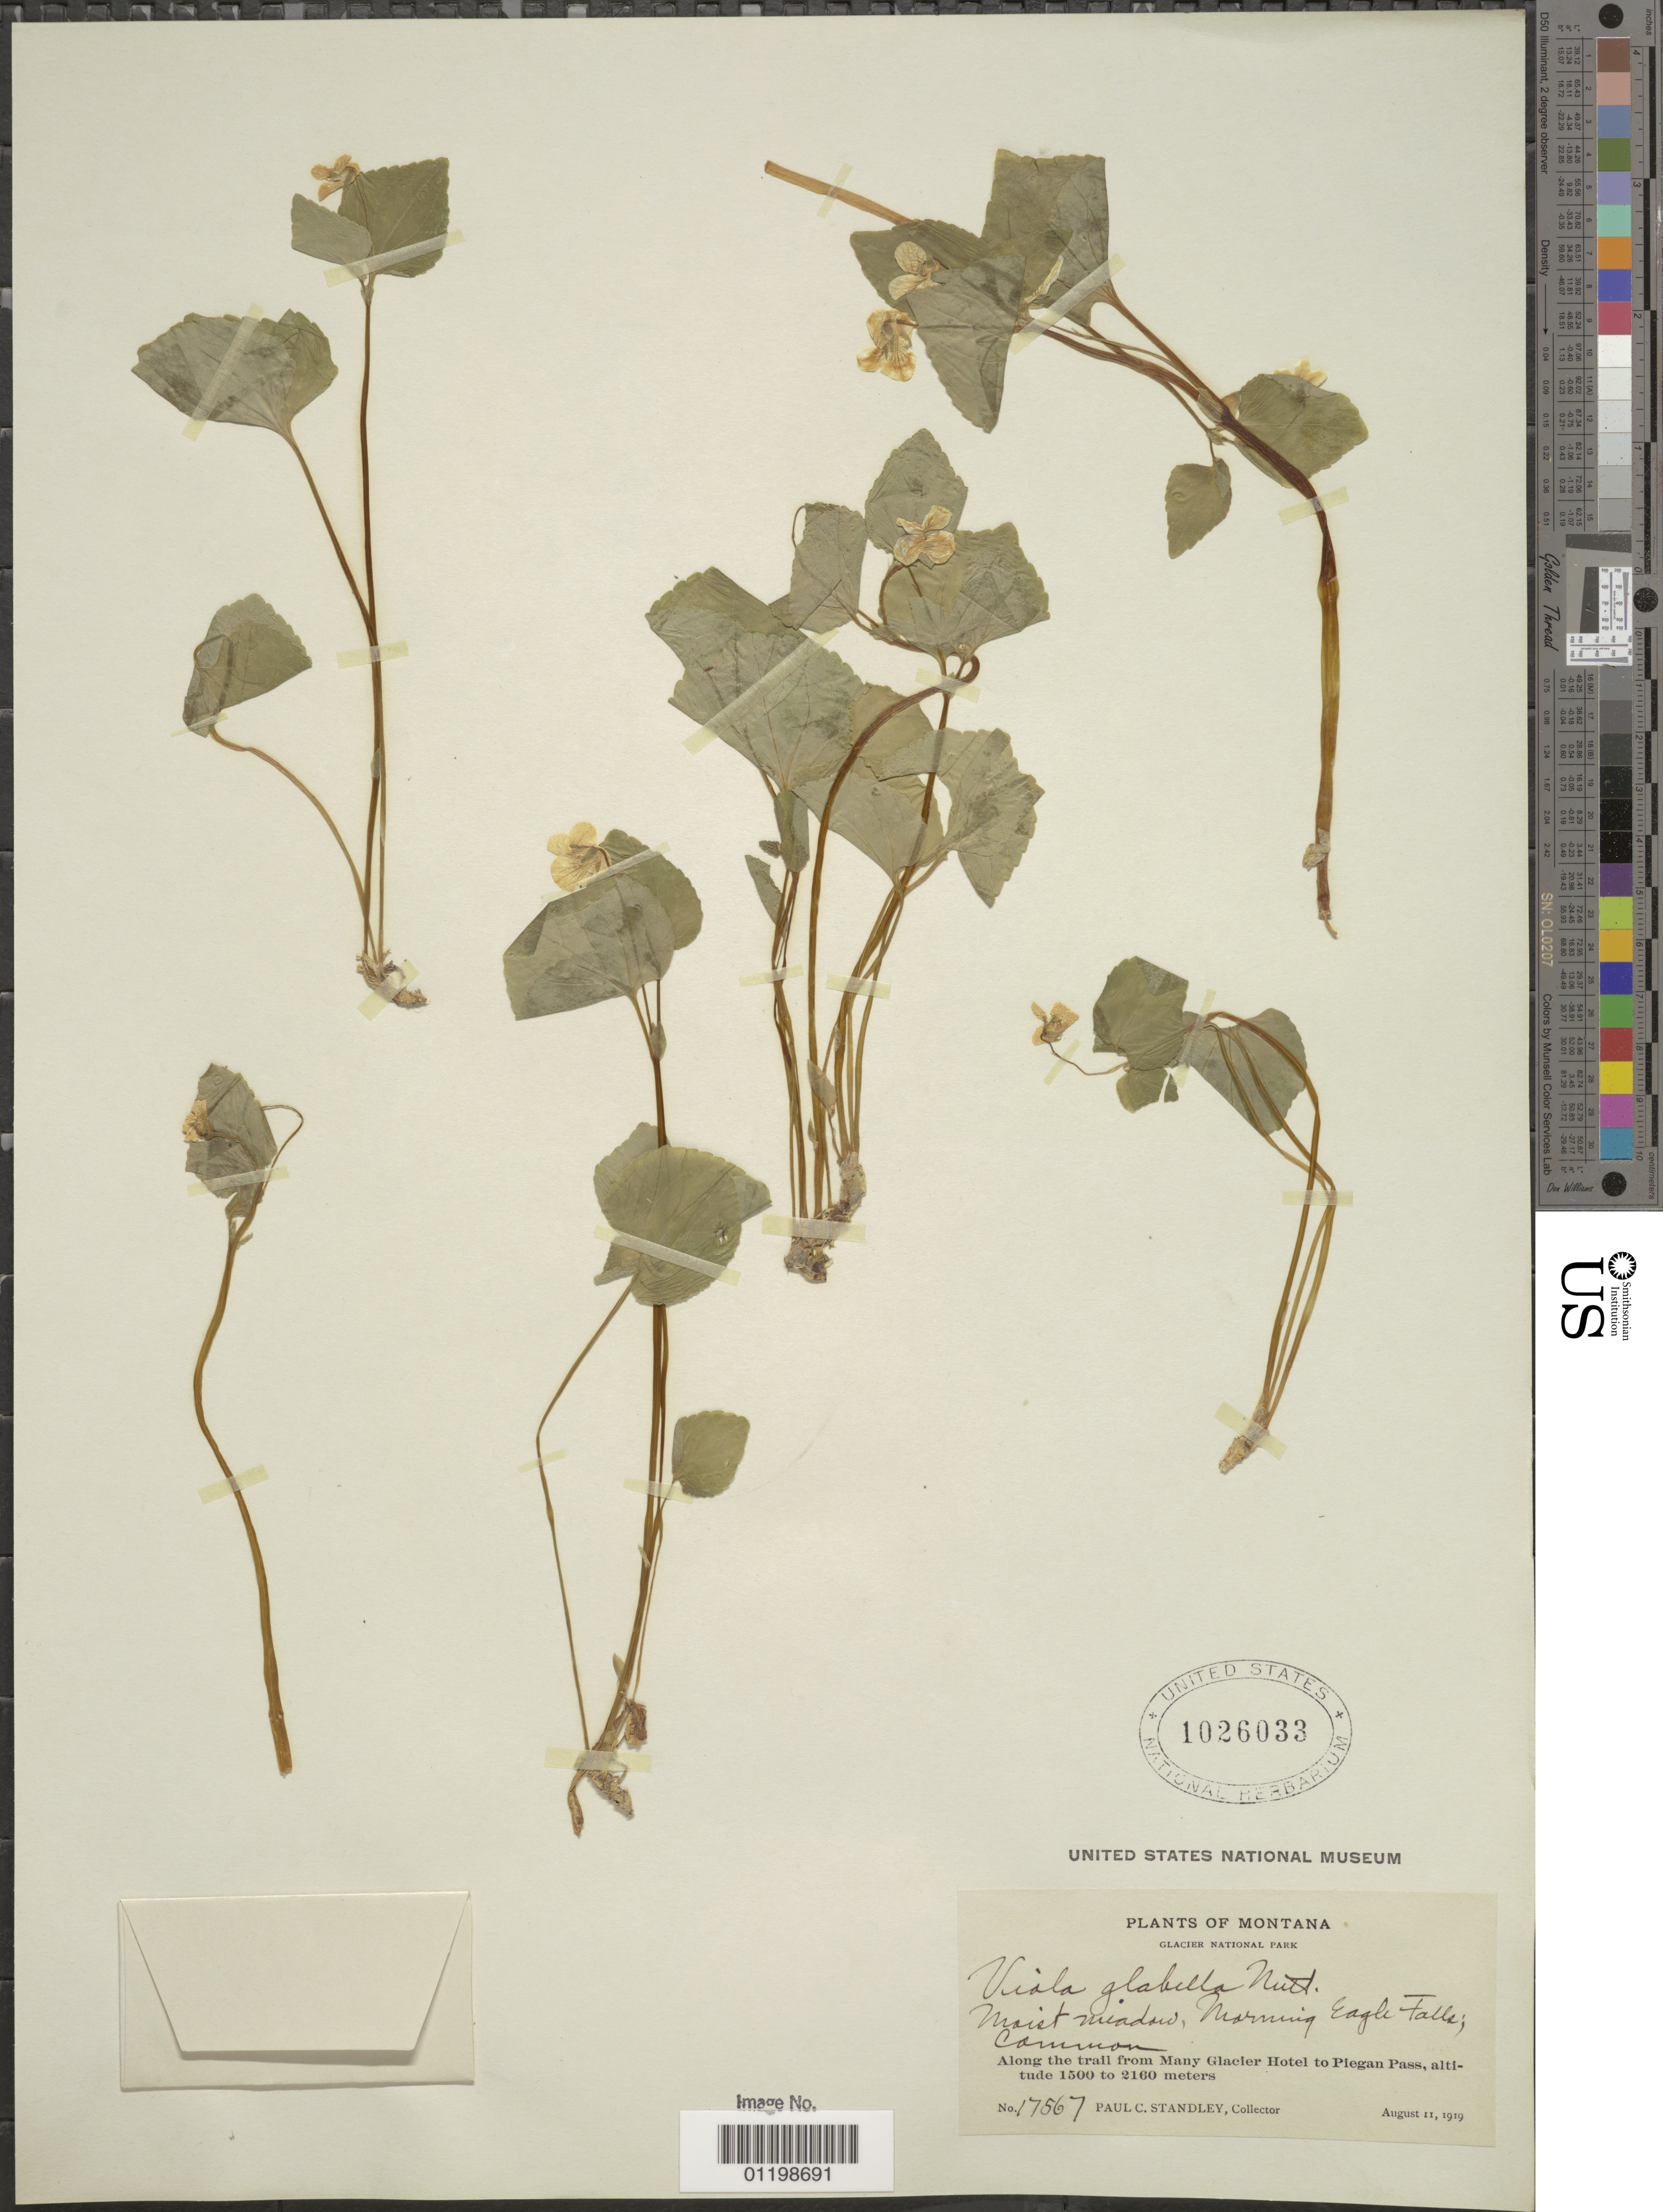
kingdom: Plantae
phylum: Tracheophyta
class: Magnoliopsida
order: Malpighiales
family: Violaceae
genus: Viola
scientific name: Viola glabella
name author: Nutt.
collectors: P. C. Standley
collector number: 17567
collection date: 1919-08-11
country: United States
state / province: Montana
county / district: Glacier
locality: Along the trail from Many Glacier Hotel to Piegan Pass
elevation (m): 1500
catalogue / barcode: US 1026033